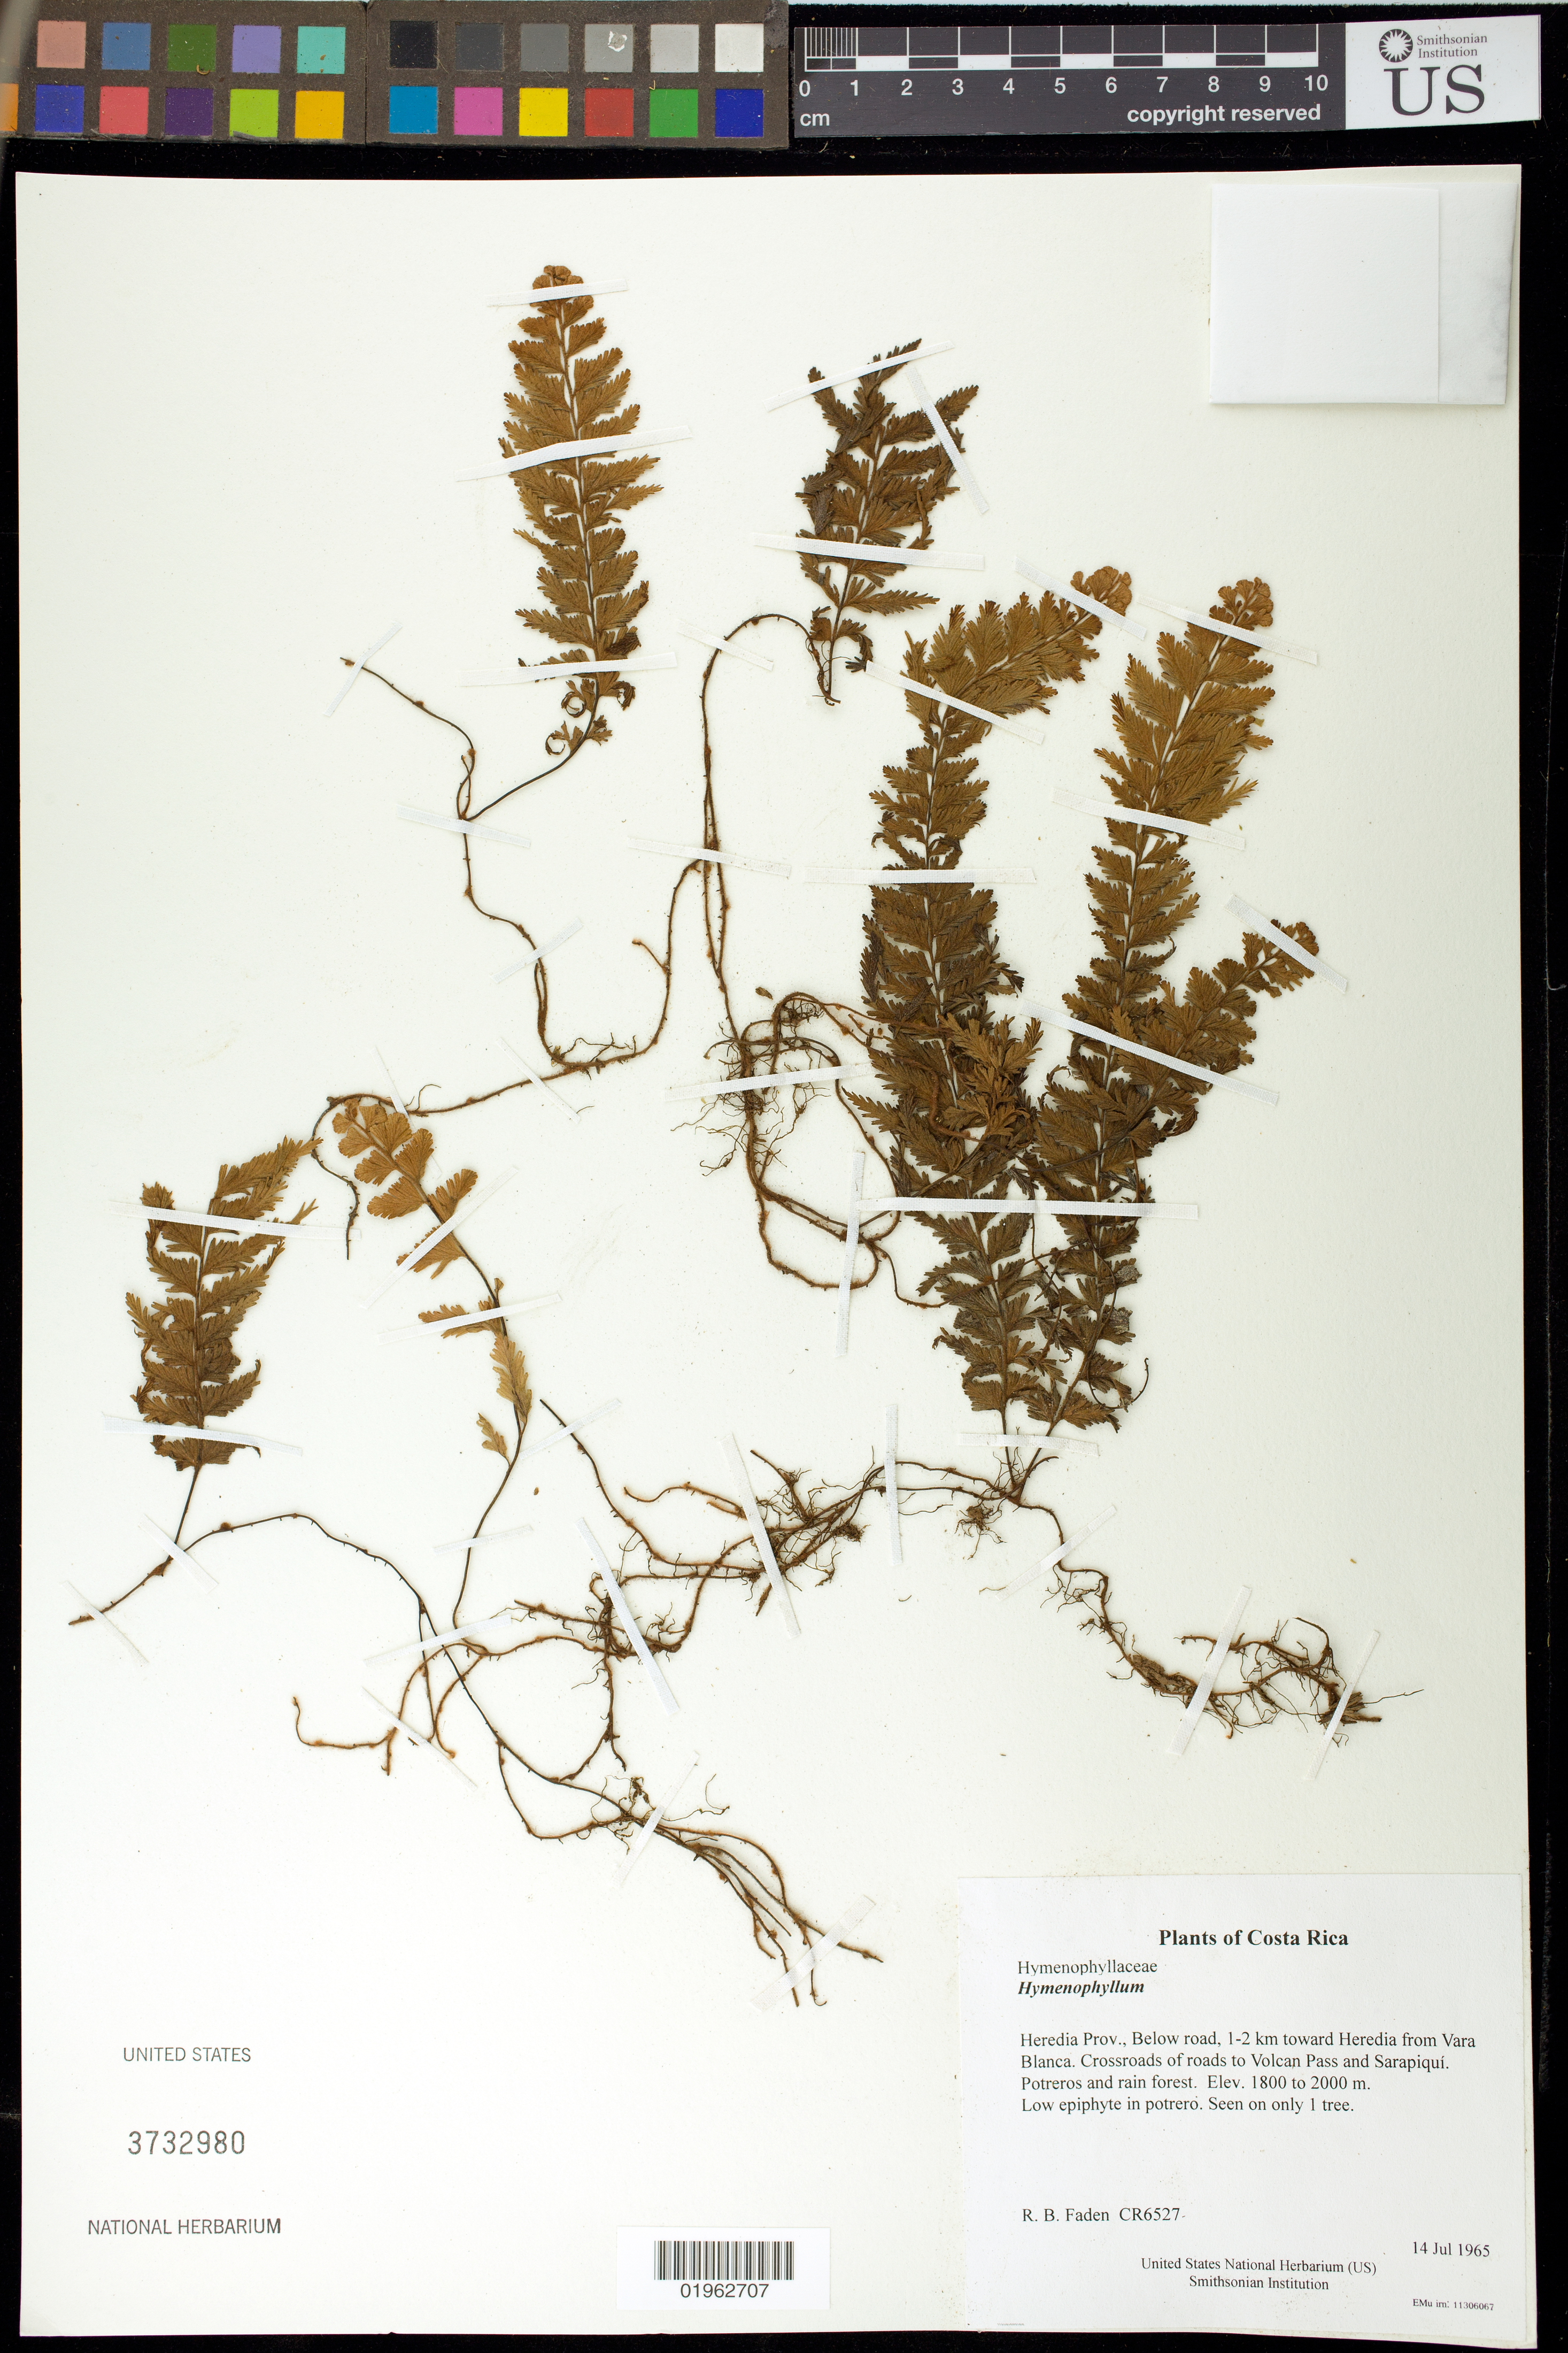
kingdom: Plantae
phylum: Tracheophyta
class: Polypodiopsida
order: Hymenophyllales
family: Hymenophyllaceae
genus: Hymenophyllum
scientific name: Hymenophyllum sp.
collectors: R. B. Faden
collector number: CR6527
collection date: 1965-07-14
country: Costa Rica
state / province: Heredia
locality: Below road, 1-2 km toward Heredia from Vara Blanca. Crossroads of roads to Volcan Pass and Sarapiquí. Potreros and rain forest.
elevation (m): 1800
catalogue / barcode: US 3732980